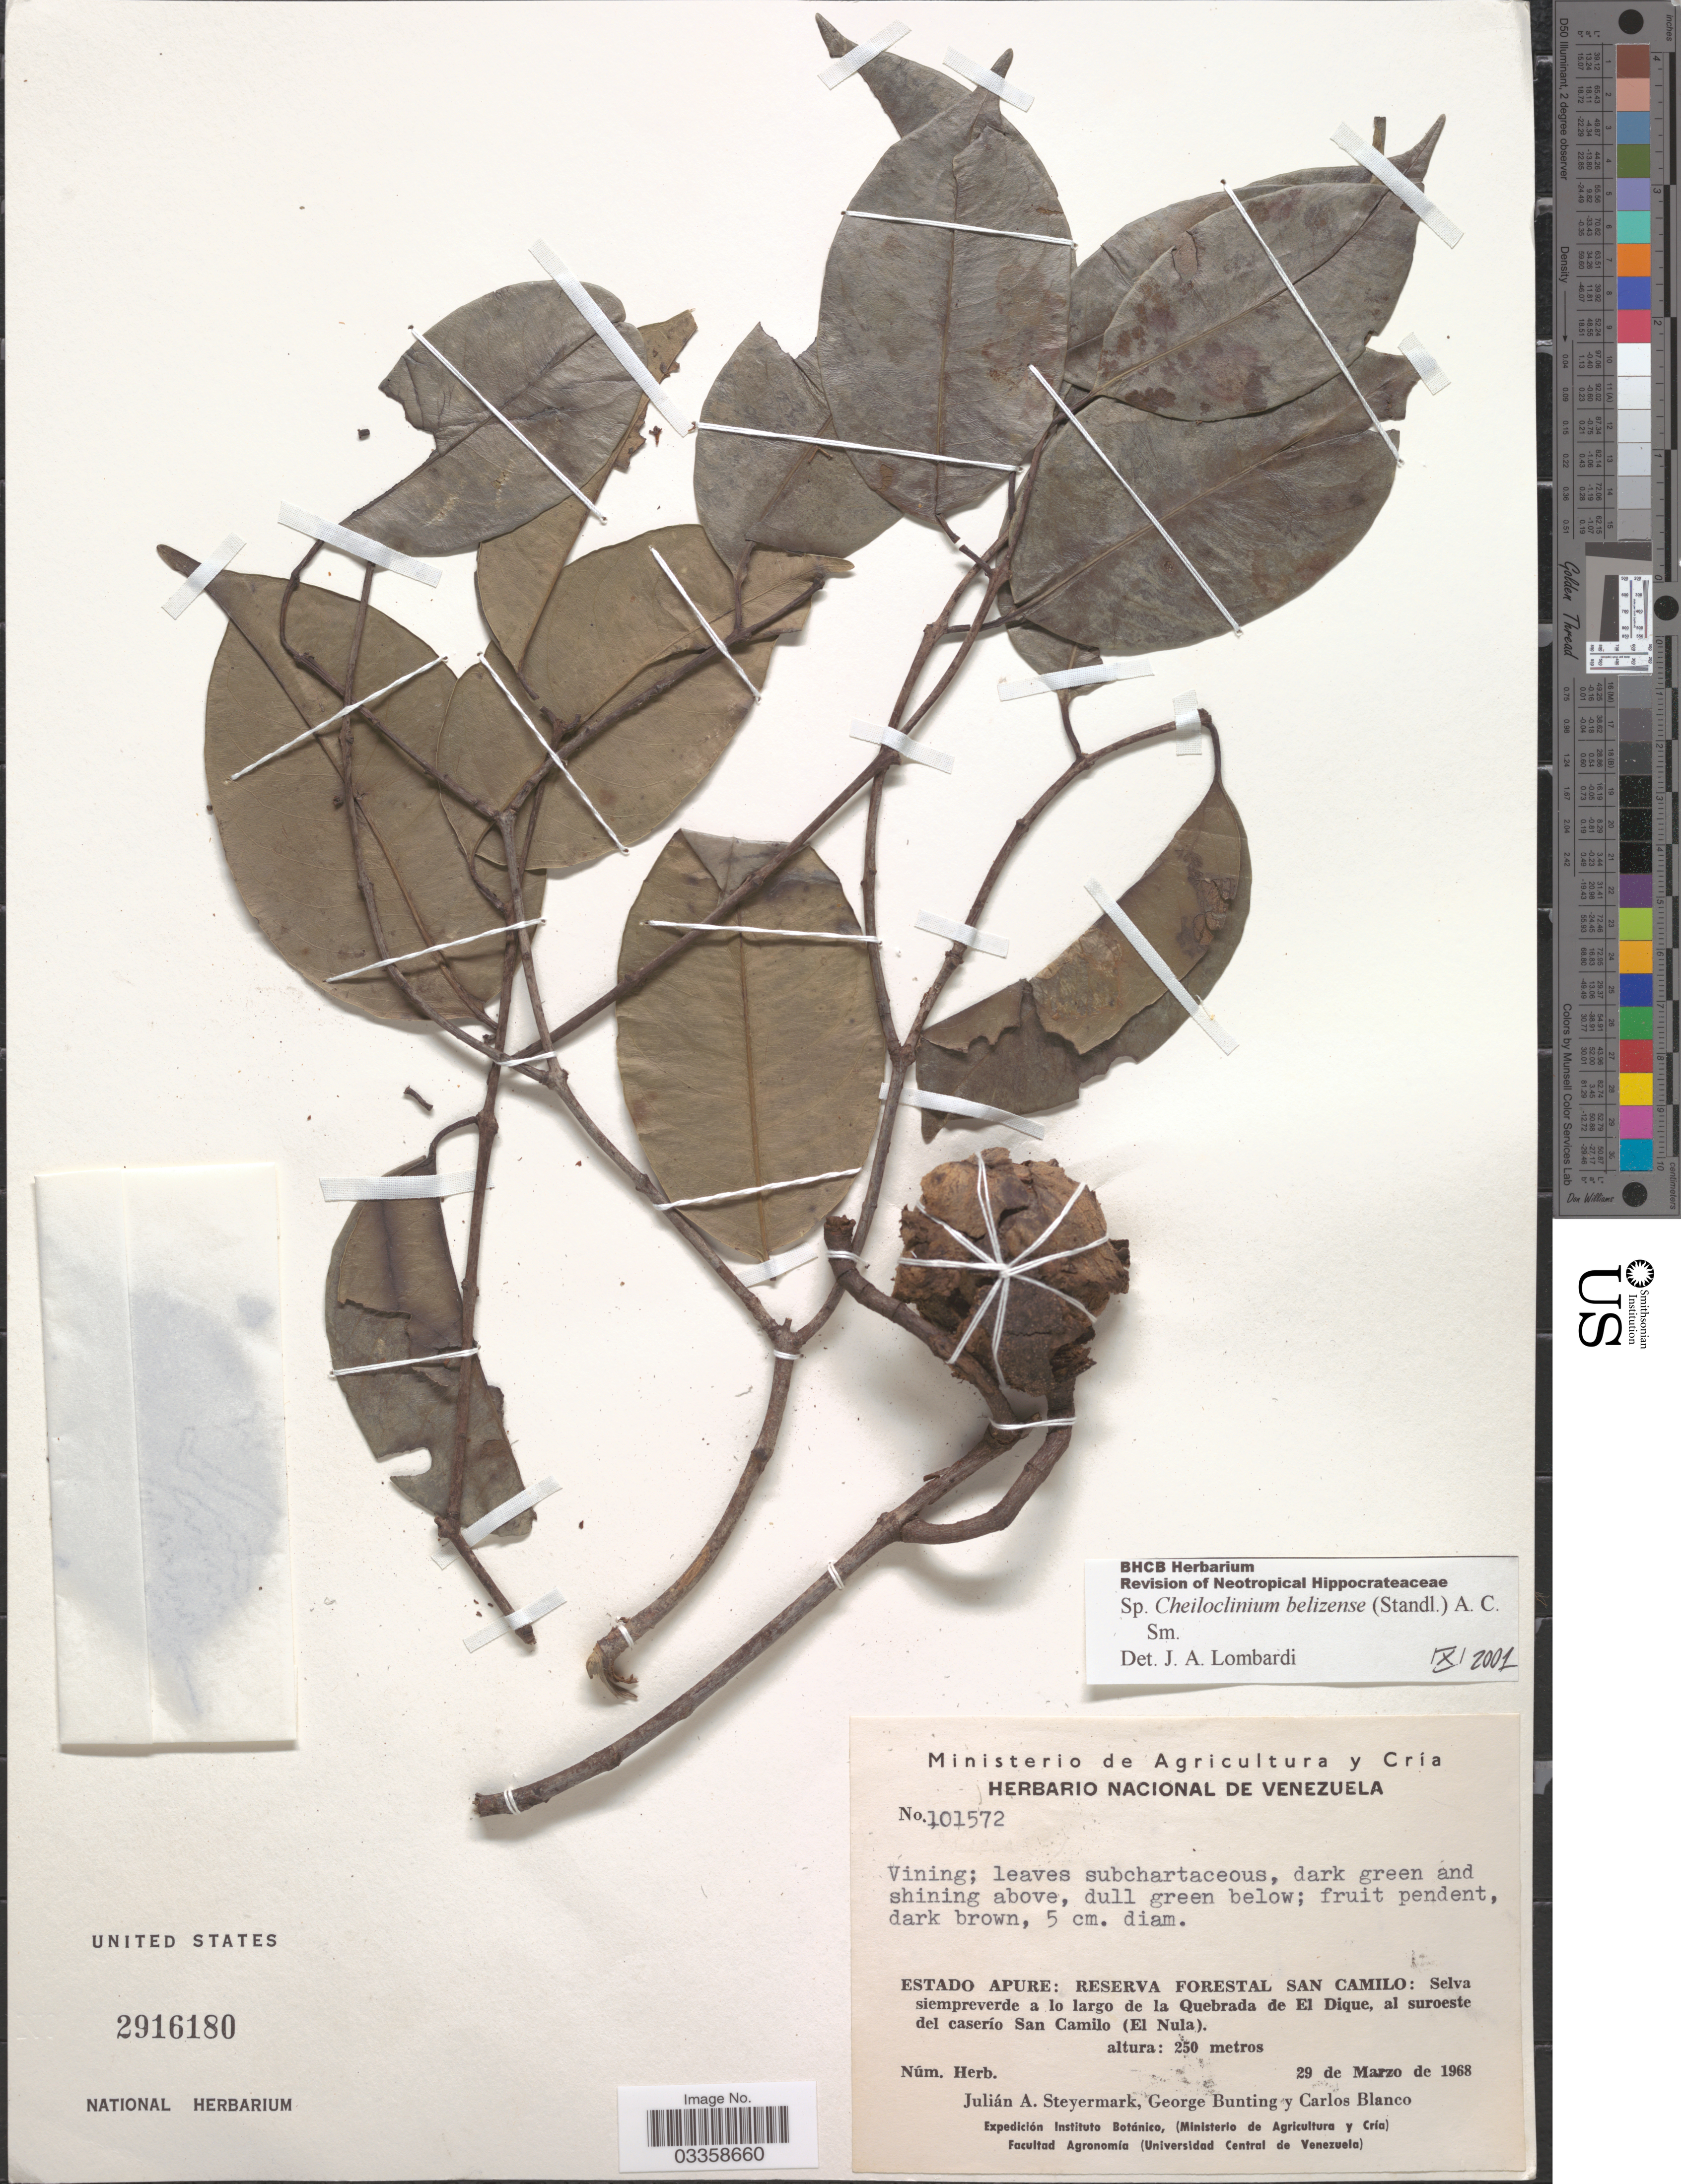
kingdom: Plantae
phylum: Tracheophyta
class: Magnoliopsida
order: Celastrales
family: Celastraceae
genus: Cheiloclinium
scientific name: Cheiloclinium articulatum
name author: (A.C. Sm.) A.C. Sm.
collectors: J. Steyermark, G. S. Bunting & C. Blanco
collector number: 101572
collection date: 1968-03-29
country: Venezuela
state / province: Apure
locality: Reserva Forestal San Camilo: Selva siempreverde a lo largo de la Quebrada de El Dique, al suroeste del caserío San Camilo (El Nula).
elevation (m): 250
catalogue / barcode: US 2916180